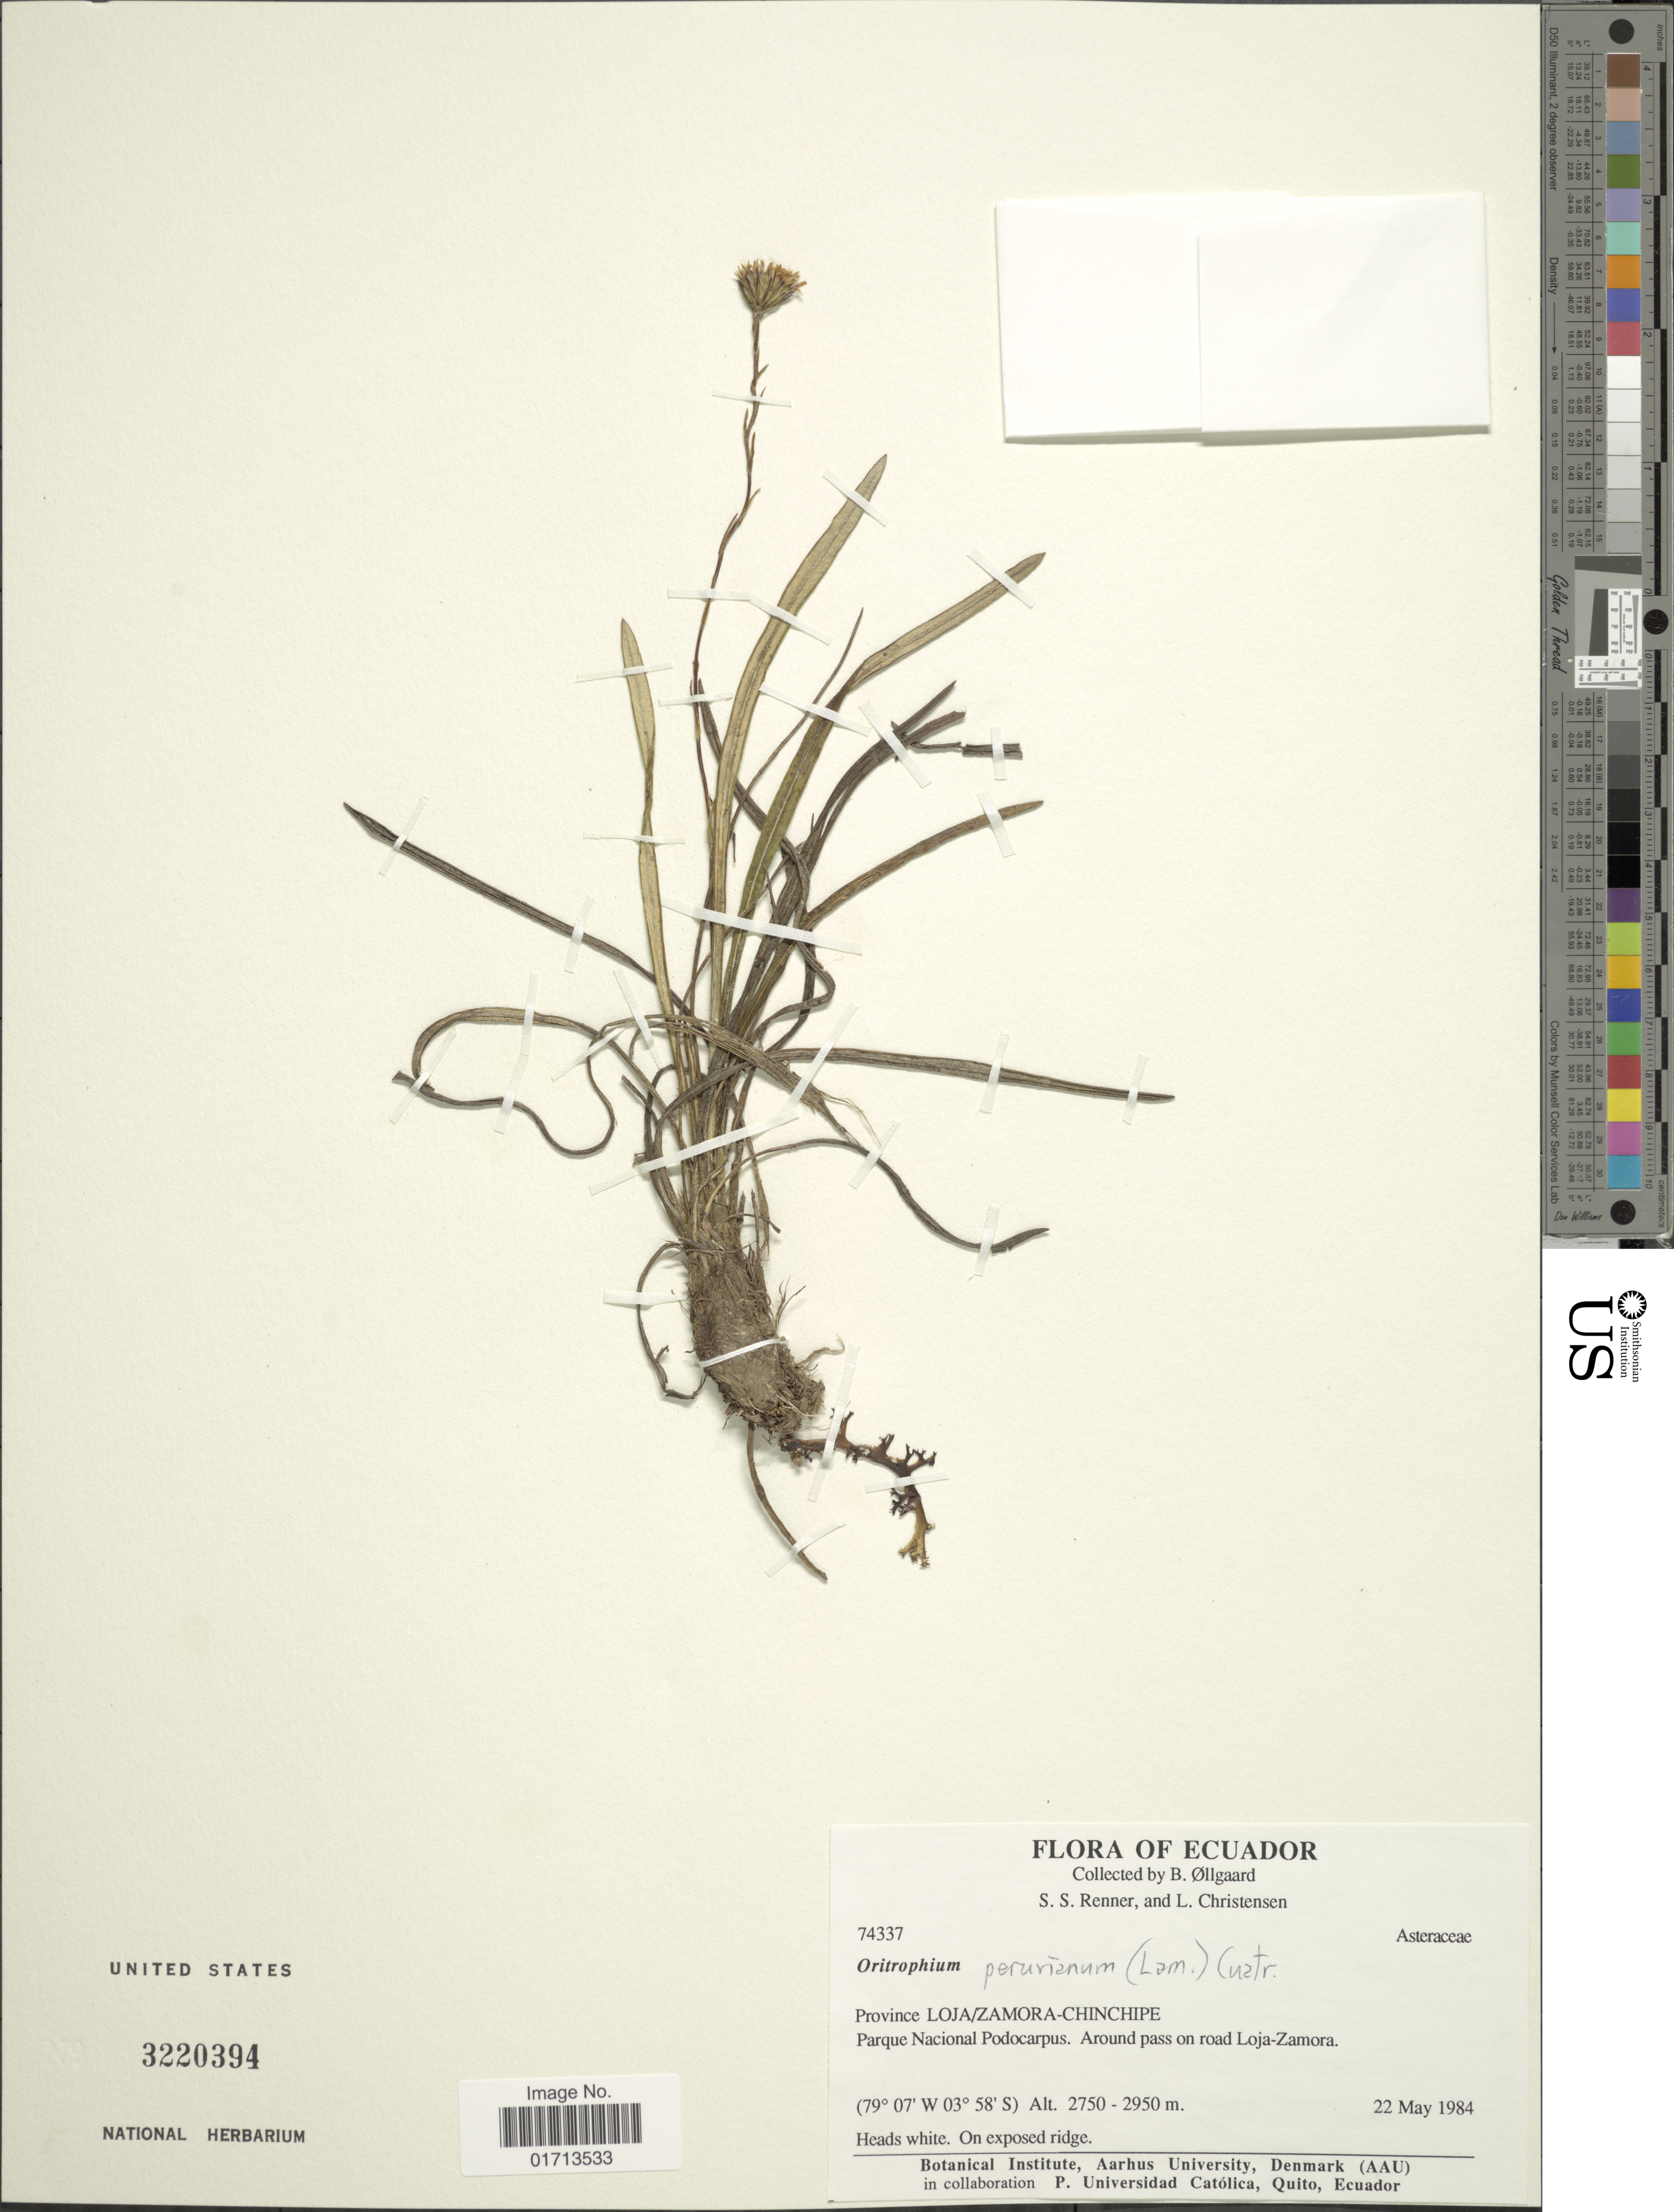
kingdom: Plantae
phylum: Tracheophyta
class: Magnoliopsida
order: Asterales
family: Asteraceae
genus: Oritrophium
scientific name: Oritrophium peruvianum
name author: (Lam.) Cuatrec.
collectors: B. Øllgaard, S. S. Renner & L. Christensen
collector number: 74337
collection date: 1984-05-22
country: Ecuador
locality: Province Loja/Zamora-Chinchipe, Parque Nacional Podocarpus, around pass on road Loja-Zamora.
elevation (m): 2750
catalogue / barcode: US 3220394